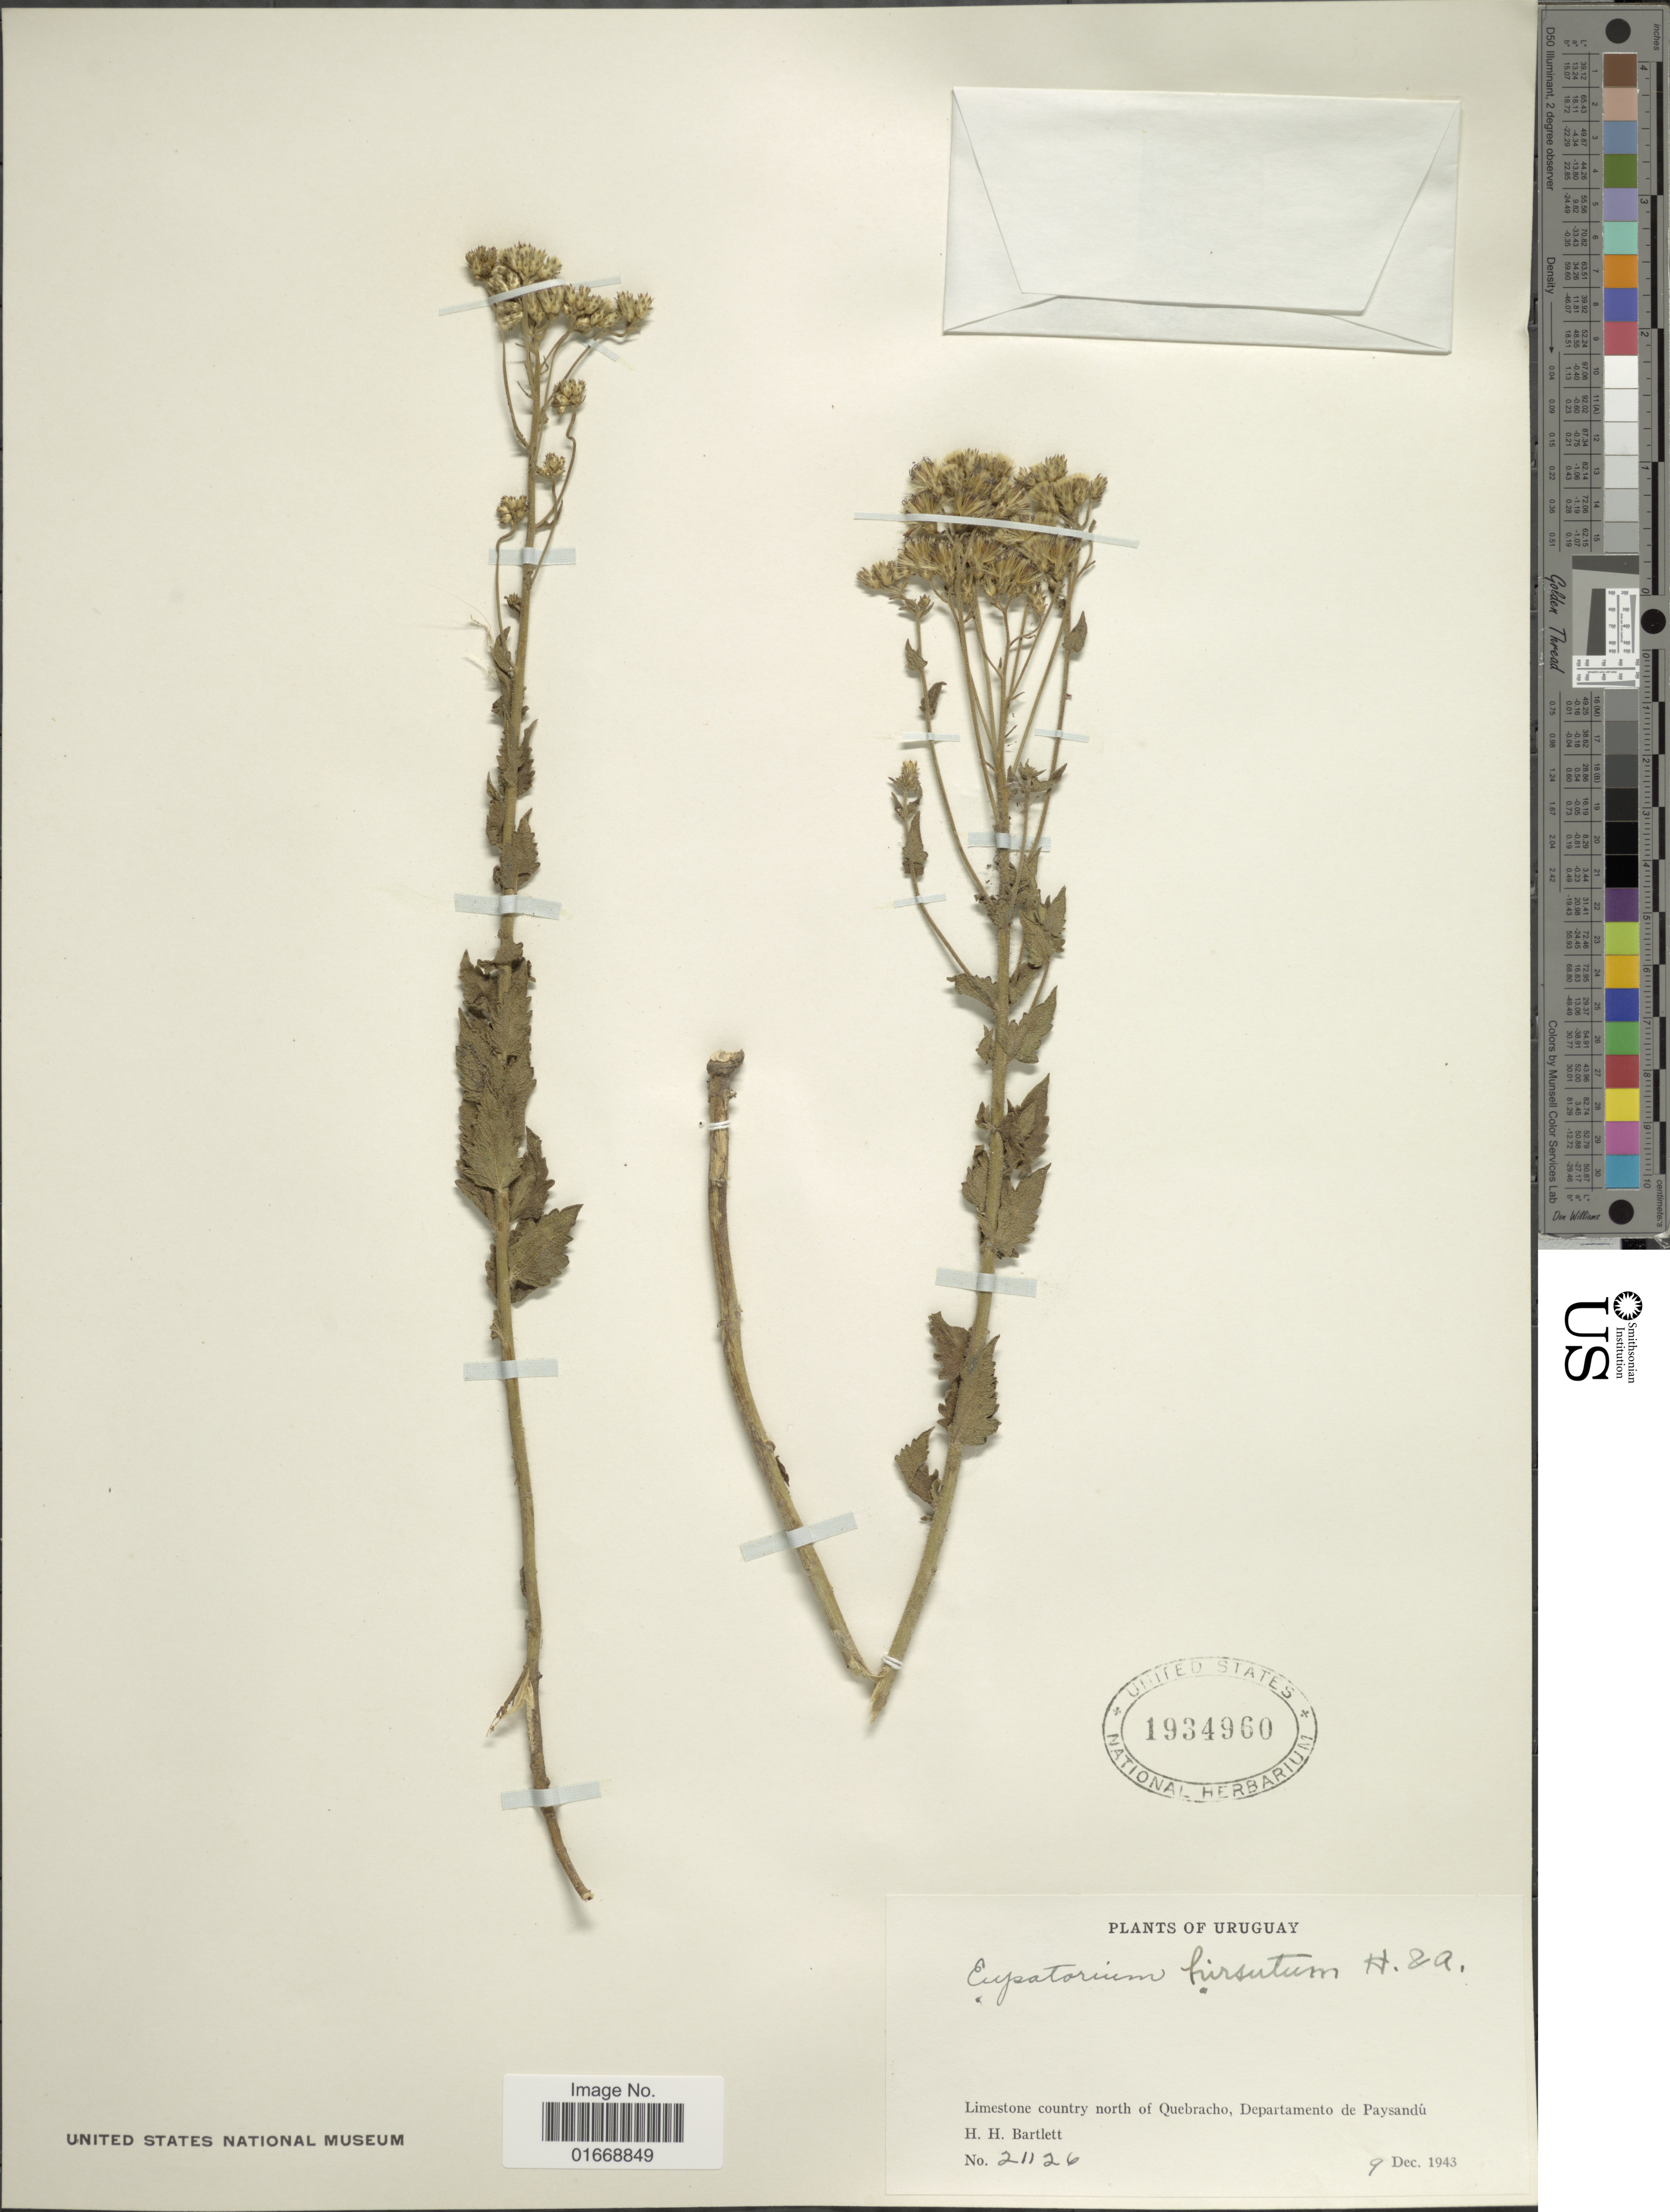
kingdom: Plantae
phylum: Tracheophyta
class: Magnoliopsida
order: Asterales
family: Asteraceae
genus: Chromolaena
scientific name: Chromolaena hirsuta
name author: (Hook. & Arn.) R.M. King & H. Rob.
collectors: H. H. Bartlett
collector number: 21126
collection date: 1943-12-09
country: Uruguay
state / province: Paysandu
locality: Limestone country north of Quebracho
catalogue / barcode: US 1934960